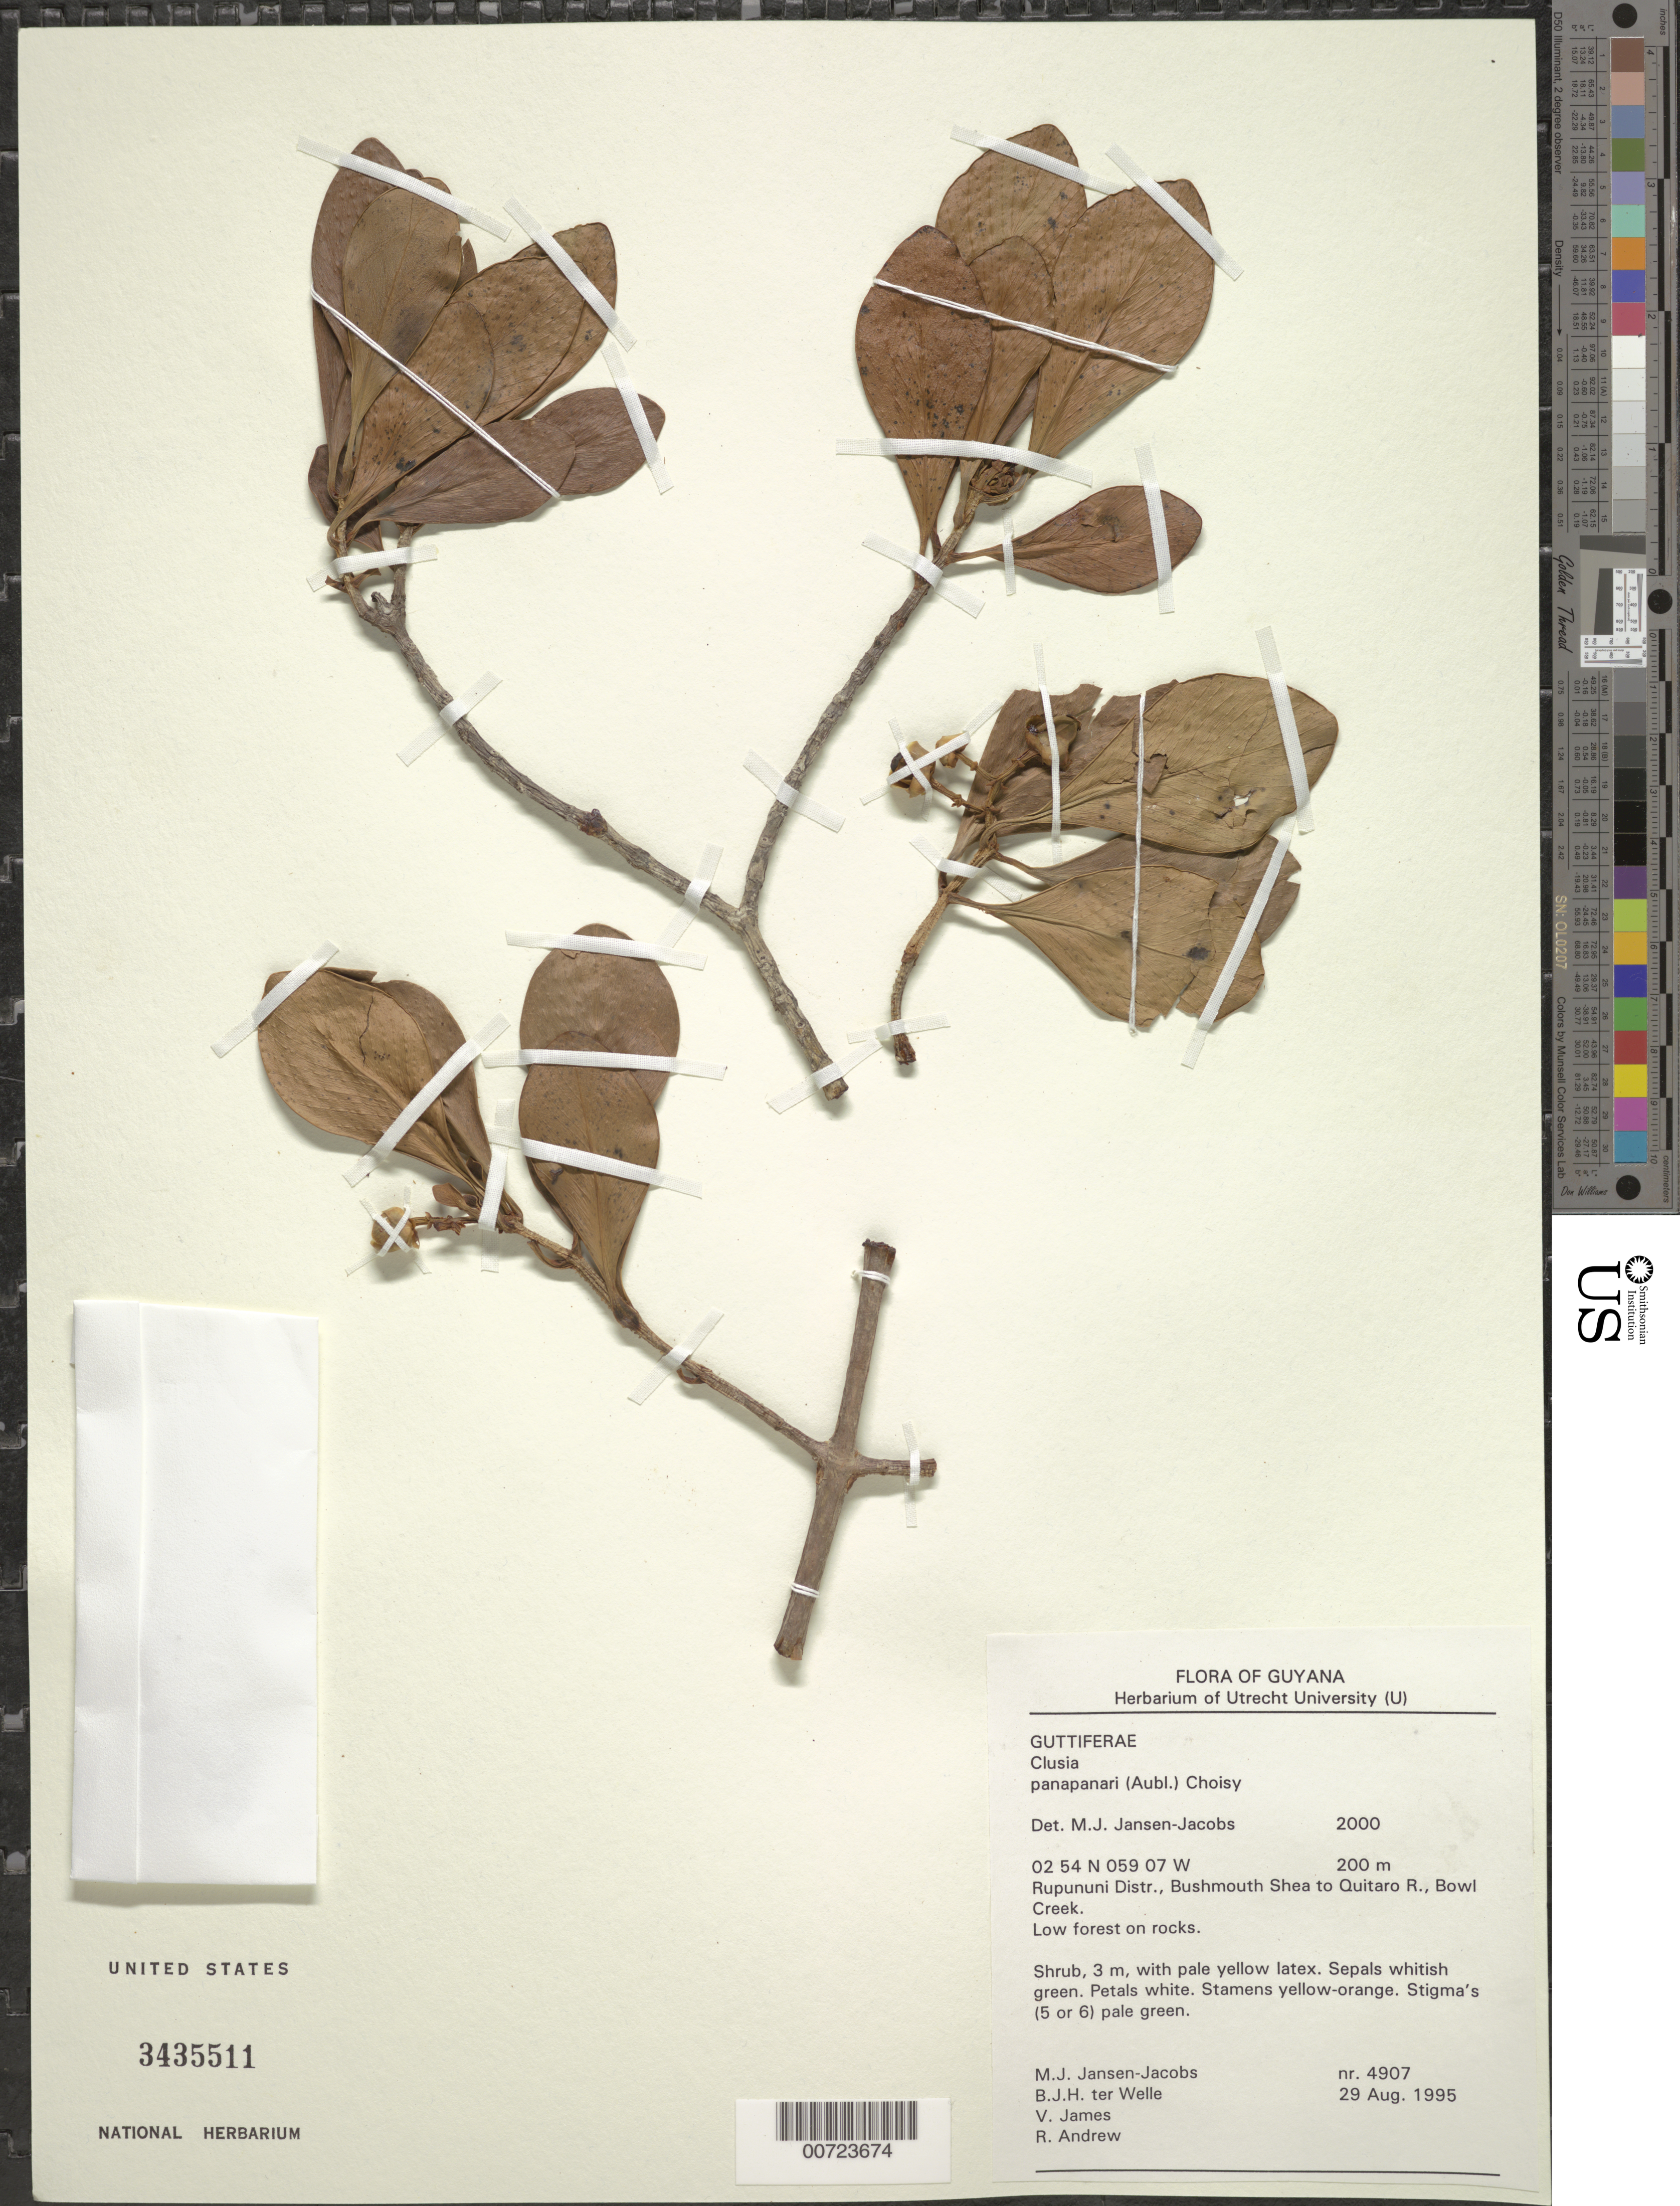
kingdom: Plantae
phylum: Tracheophyta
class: Magnoliopsida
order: Malpighiales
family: Clusiaceae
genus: Clusia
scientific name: Clusia panapanari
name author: (Aubl.) Choisy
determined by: Jansen-Jacobs, M. J., (U), Nationaal Herbarium Nederland, Utrecht University branch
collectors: M. J. Jansen-Jacobs, B. Welle, V. James & R. Andrew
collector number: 4907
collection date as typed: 29-Aug-95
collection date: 1995-08-29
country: Guyana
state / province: U. Takutu-U. Essequibo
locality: Bowl Creek, Bushmouth, Shea to Quitaro River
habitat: Low forest on rocks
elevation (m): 200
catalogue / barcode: US 3435511